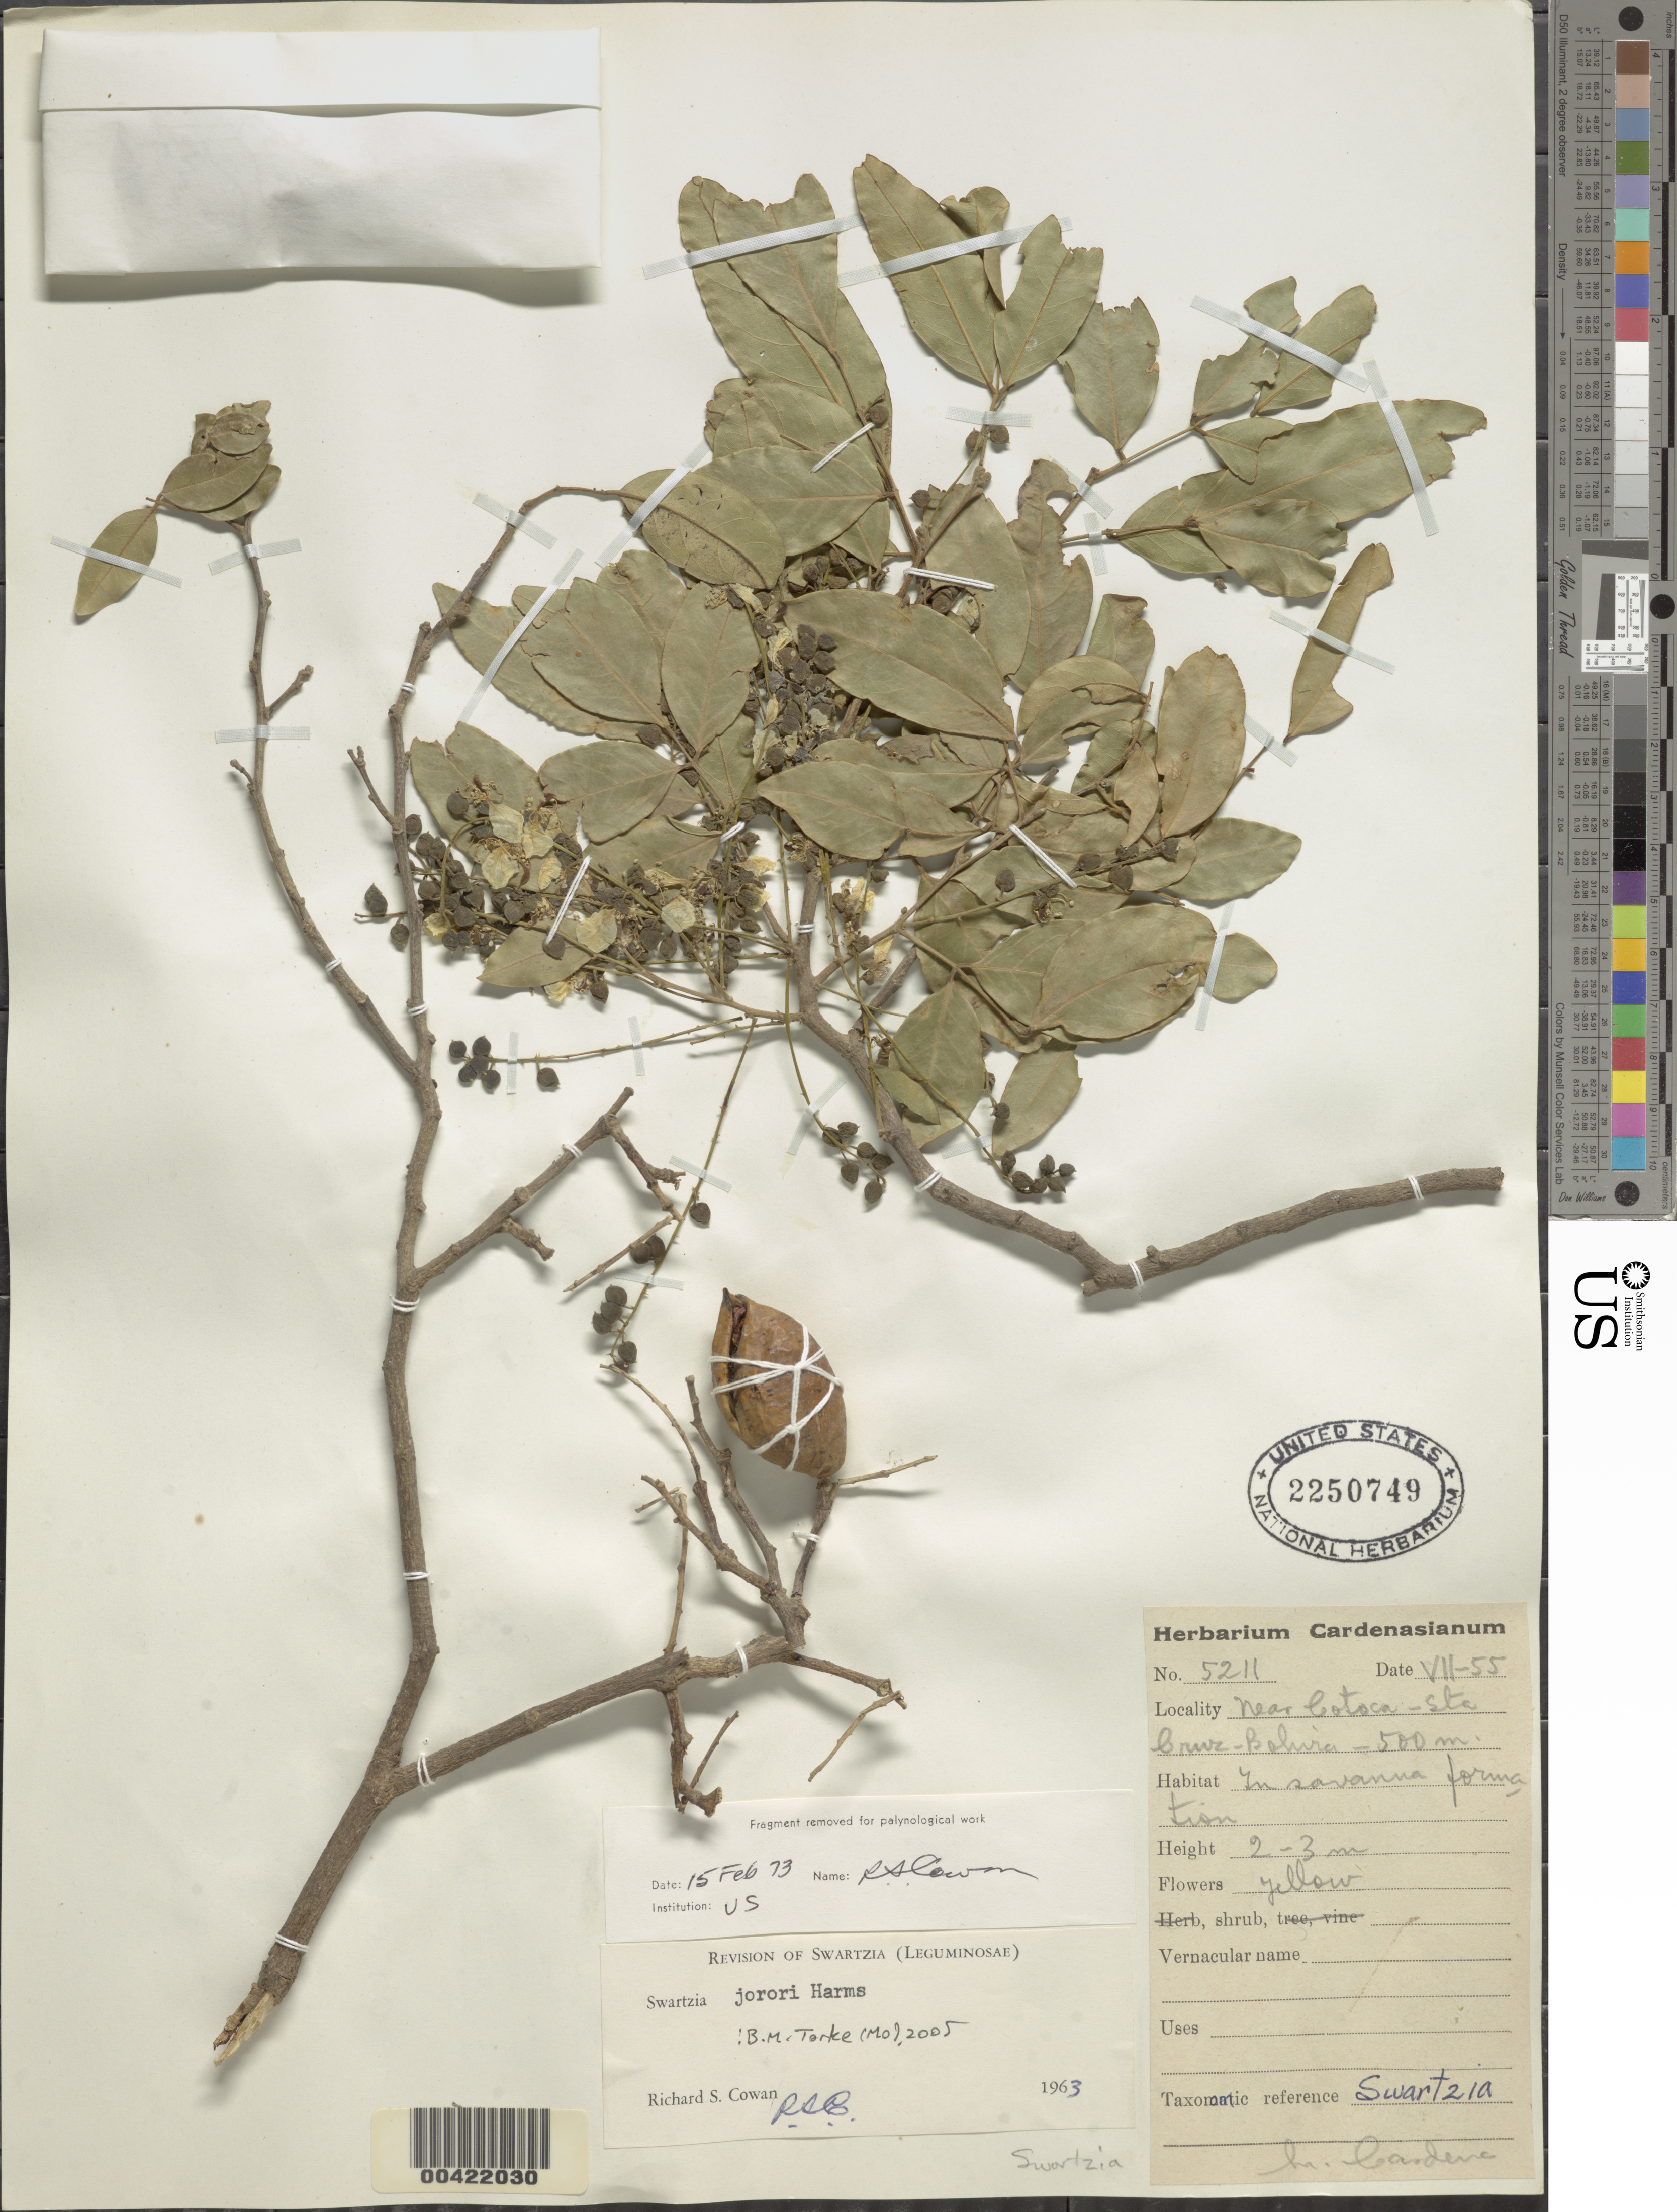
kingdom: Plantae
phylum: Tracheophyta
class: Magnoliopsida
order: Fabales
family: Fabaceae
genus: Swartzia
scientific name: Swartzia jorori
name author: Harms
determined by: Cowan, R. S.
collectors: M. Cárdenas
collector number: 5211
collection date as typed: Jul 1955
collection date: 1955-07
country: Bolivia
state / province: Santa Cruz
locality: Cotoca, near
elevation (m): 500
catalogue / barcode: US 2250749